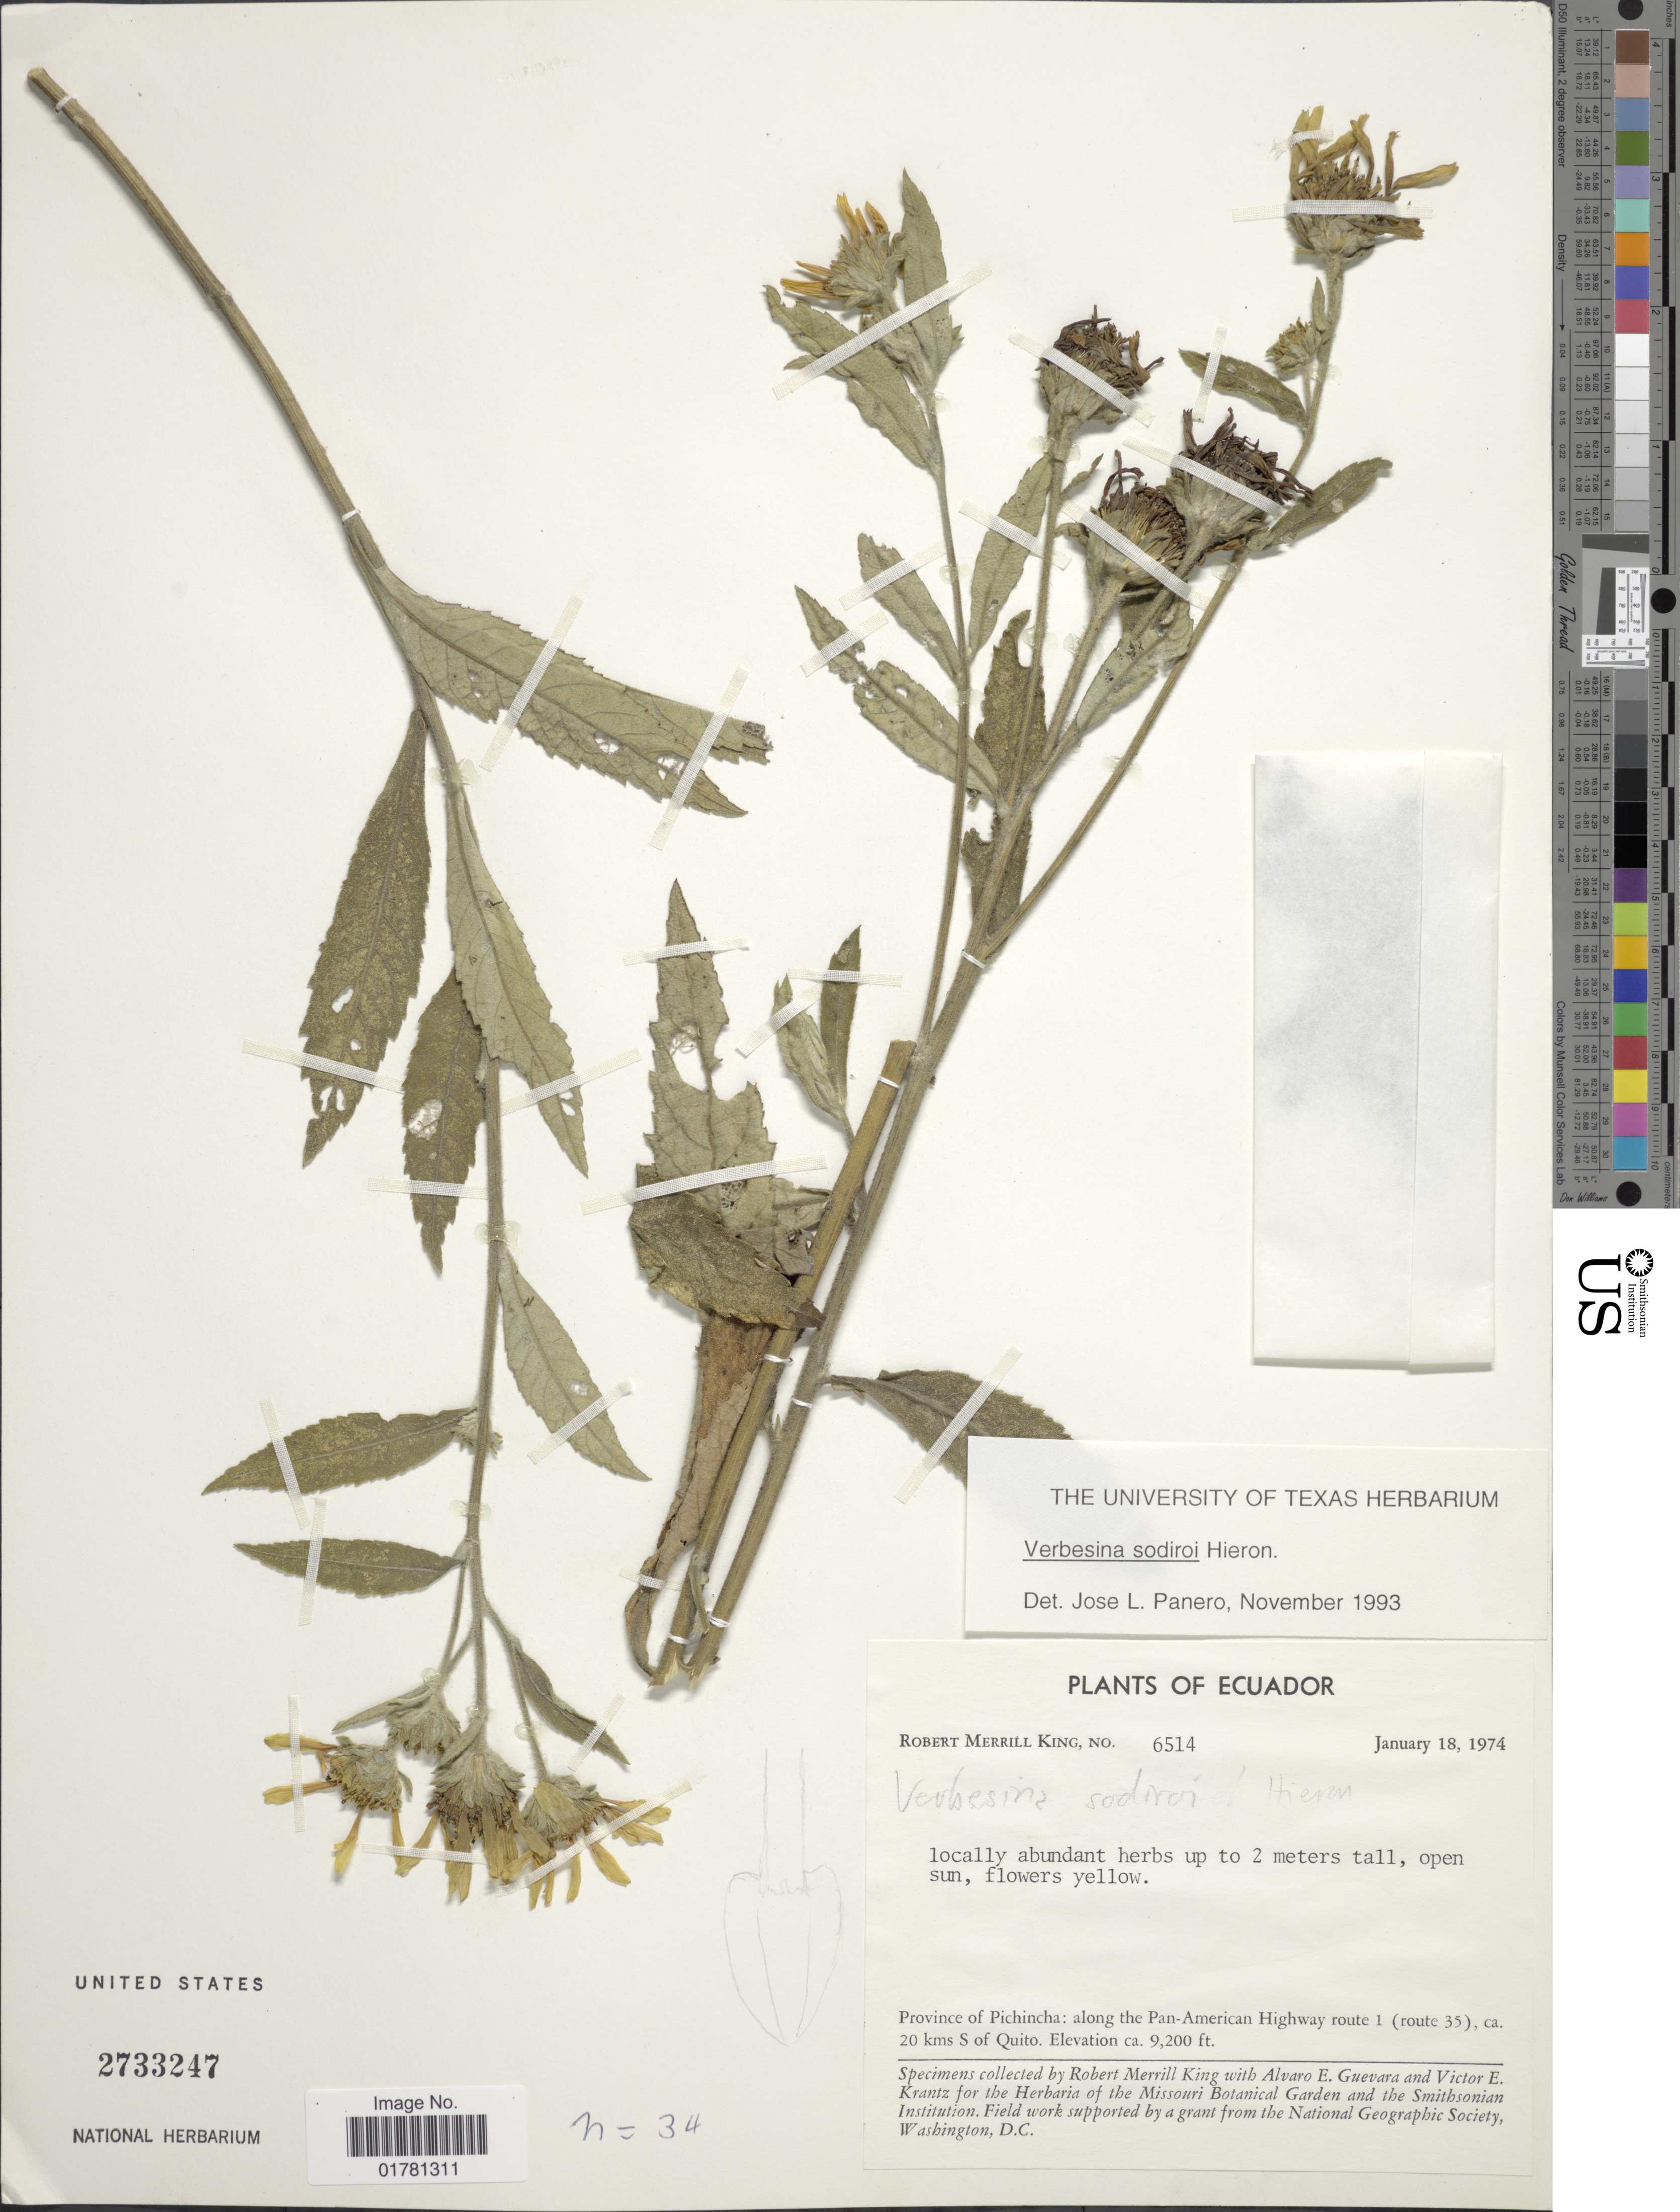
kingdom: Plantae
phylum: Tracheophyta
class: Magnoliopsida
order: Asterales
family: Asteraceae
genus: Verbesina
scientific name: Verbesina sodiroi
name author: Hieron.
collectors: R. M. King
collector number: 6514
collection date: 1974-01-18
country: Ecuador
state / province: Pichincha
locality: Along the Pan-American Highway route 1 (route 35). ca. 20 kms S of Quito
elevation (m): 2804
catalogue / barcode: US 2733247